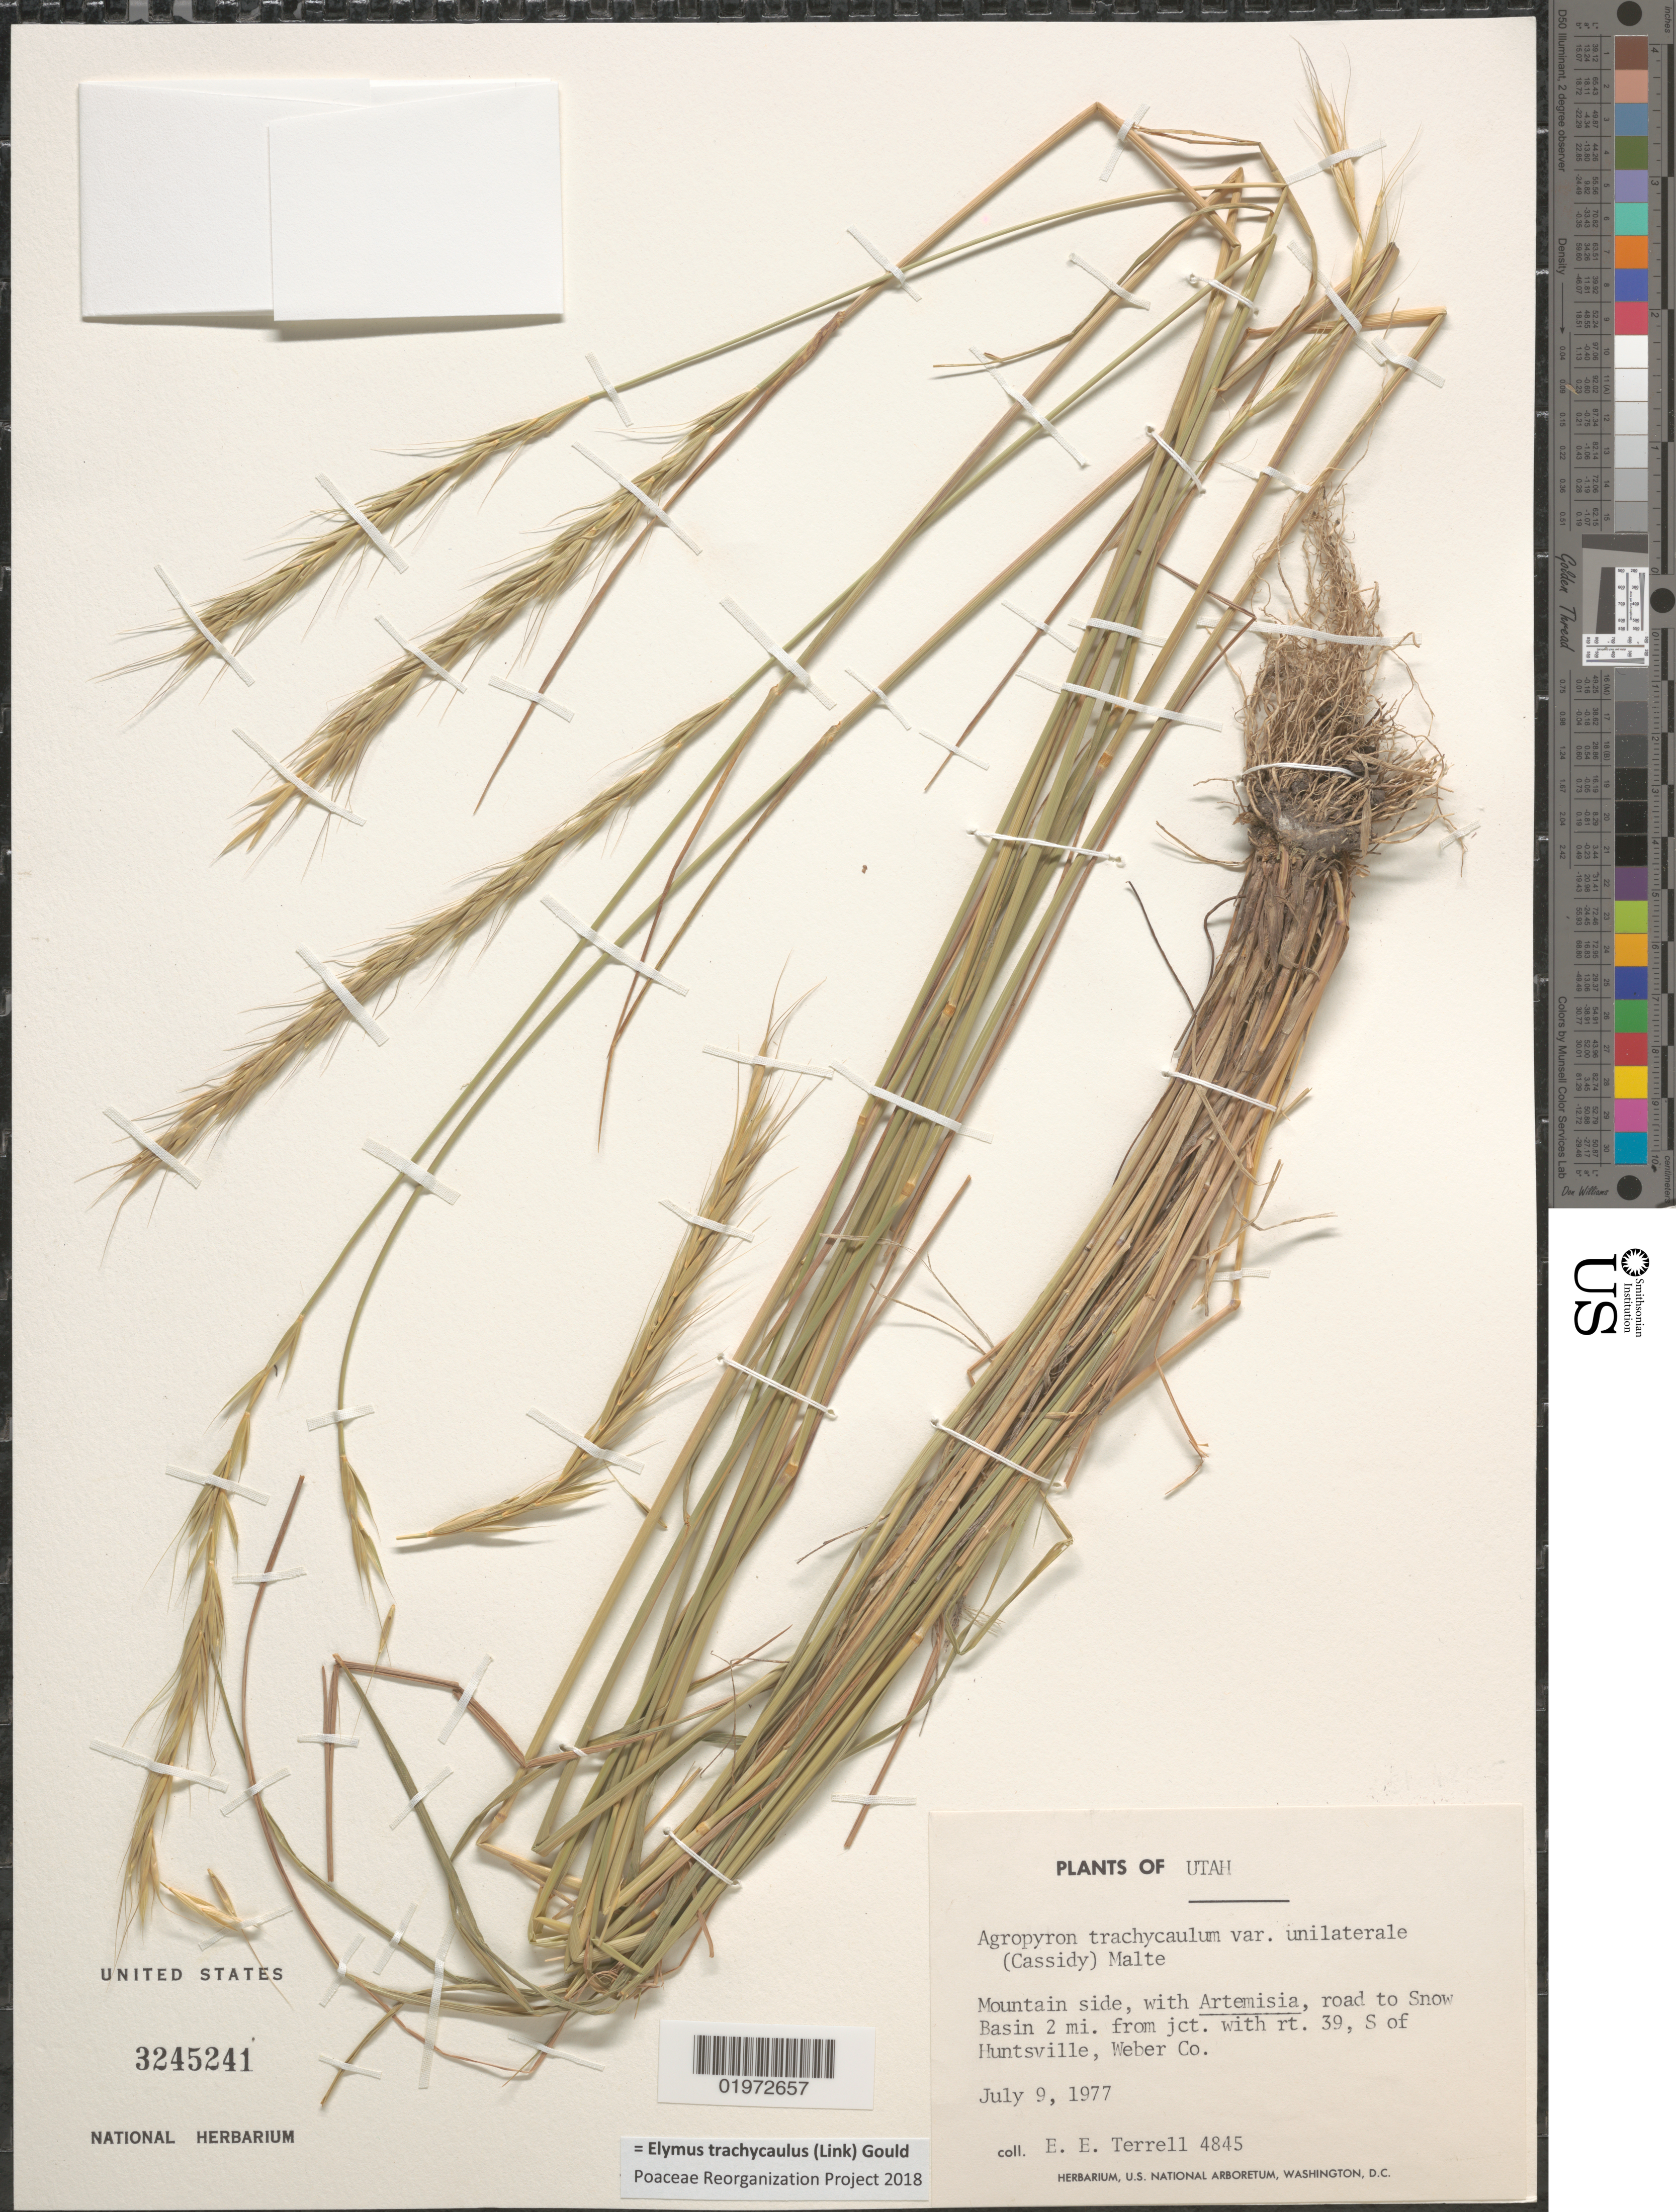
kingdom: Plantae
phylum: Tracheophyta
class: Liliopsida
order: Poales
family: Poaceae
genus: Elymus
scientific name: Elymus trachycaulus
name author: (Link) Gould ex Shinners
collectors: E. E. Terrell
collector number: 4845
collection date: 1977-07-09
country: United States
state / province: Utah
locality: Road to Snow Basin 2 mi. from jct. with rt. 39, S of Huntsville, Weber Co.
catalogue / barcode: US 3245241